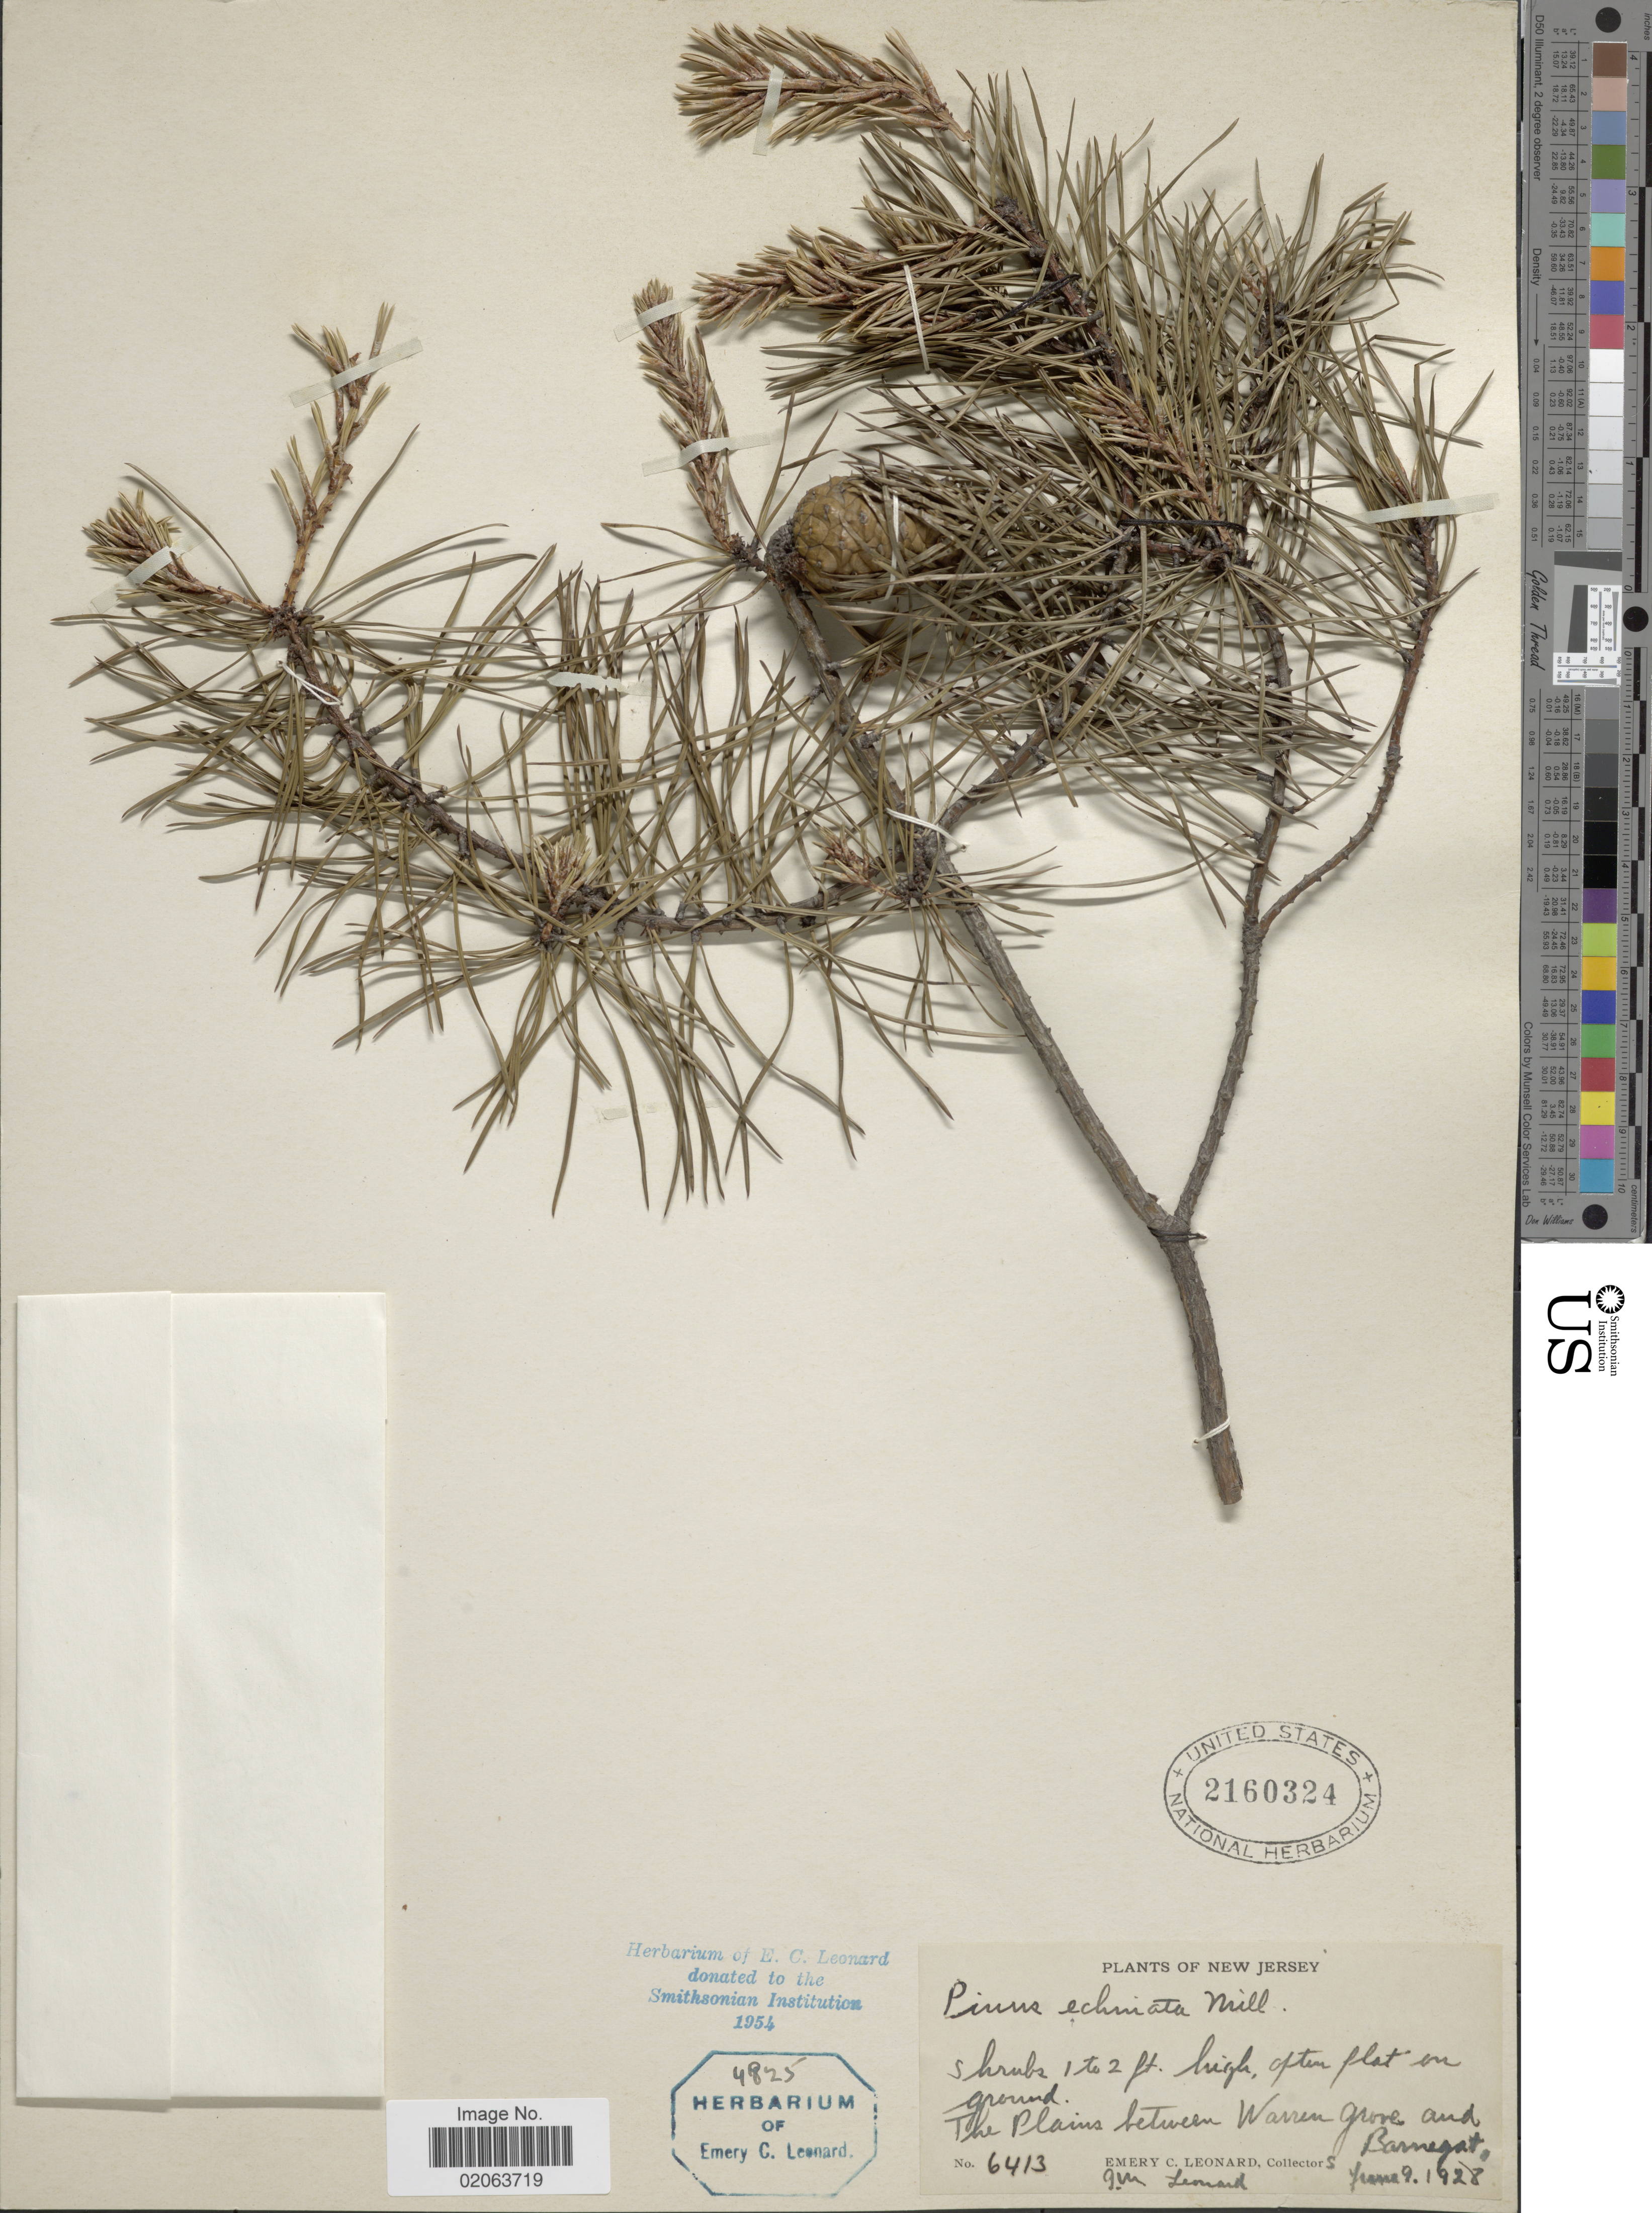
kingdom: Plantae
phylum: Tracheophyta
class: Pinopsida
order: Pinales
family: Pinaceae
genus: Pinus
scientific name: Pinus echinata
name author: Mill.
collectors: E. C. Leonard & G. M. Leonard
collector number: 6413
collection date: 1928-06-09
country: United States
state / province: New Jersey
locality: The plains between Warren Grove and Barnegat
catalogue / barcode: US 2160324